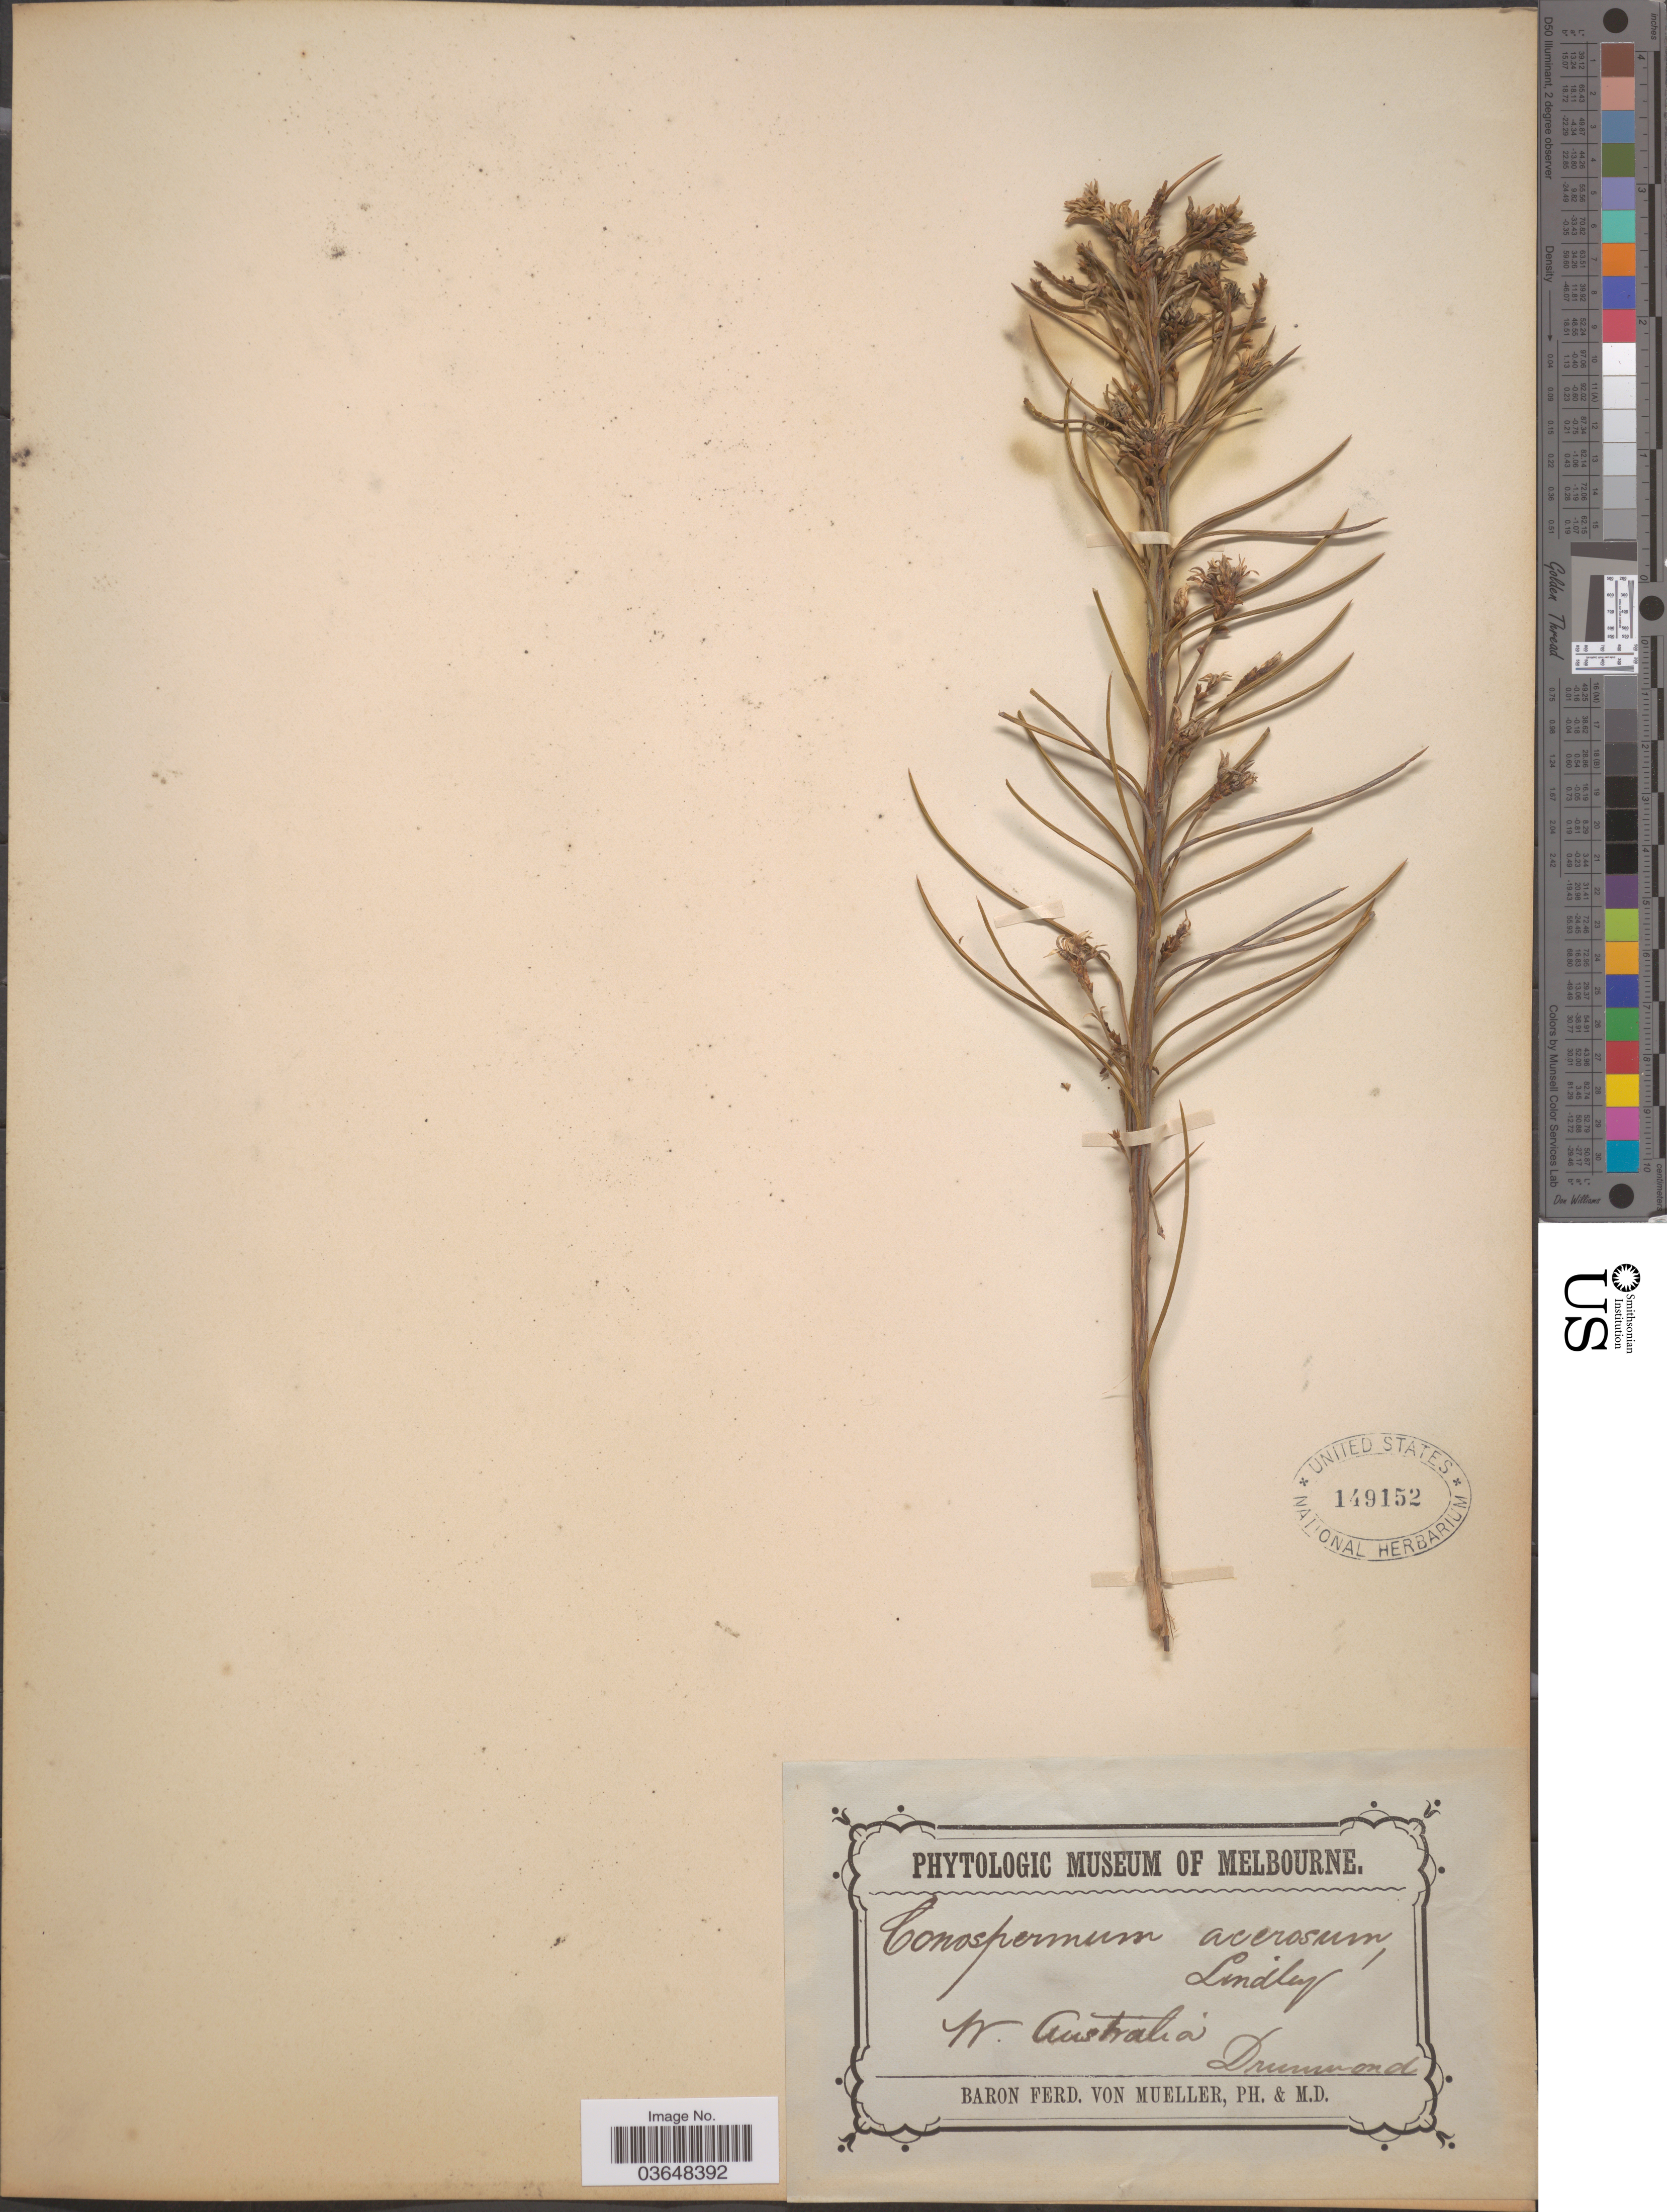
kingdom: Plantae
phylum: Tracheophyta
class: Magnoliopsida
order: Proteales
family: Proteaceae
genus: Conospermum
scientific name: Conospermum acerosum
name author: Lindl.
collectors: F. Mueller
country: Australia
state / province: Western Australia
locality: Drummond.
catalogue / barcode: US 149152